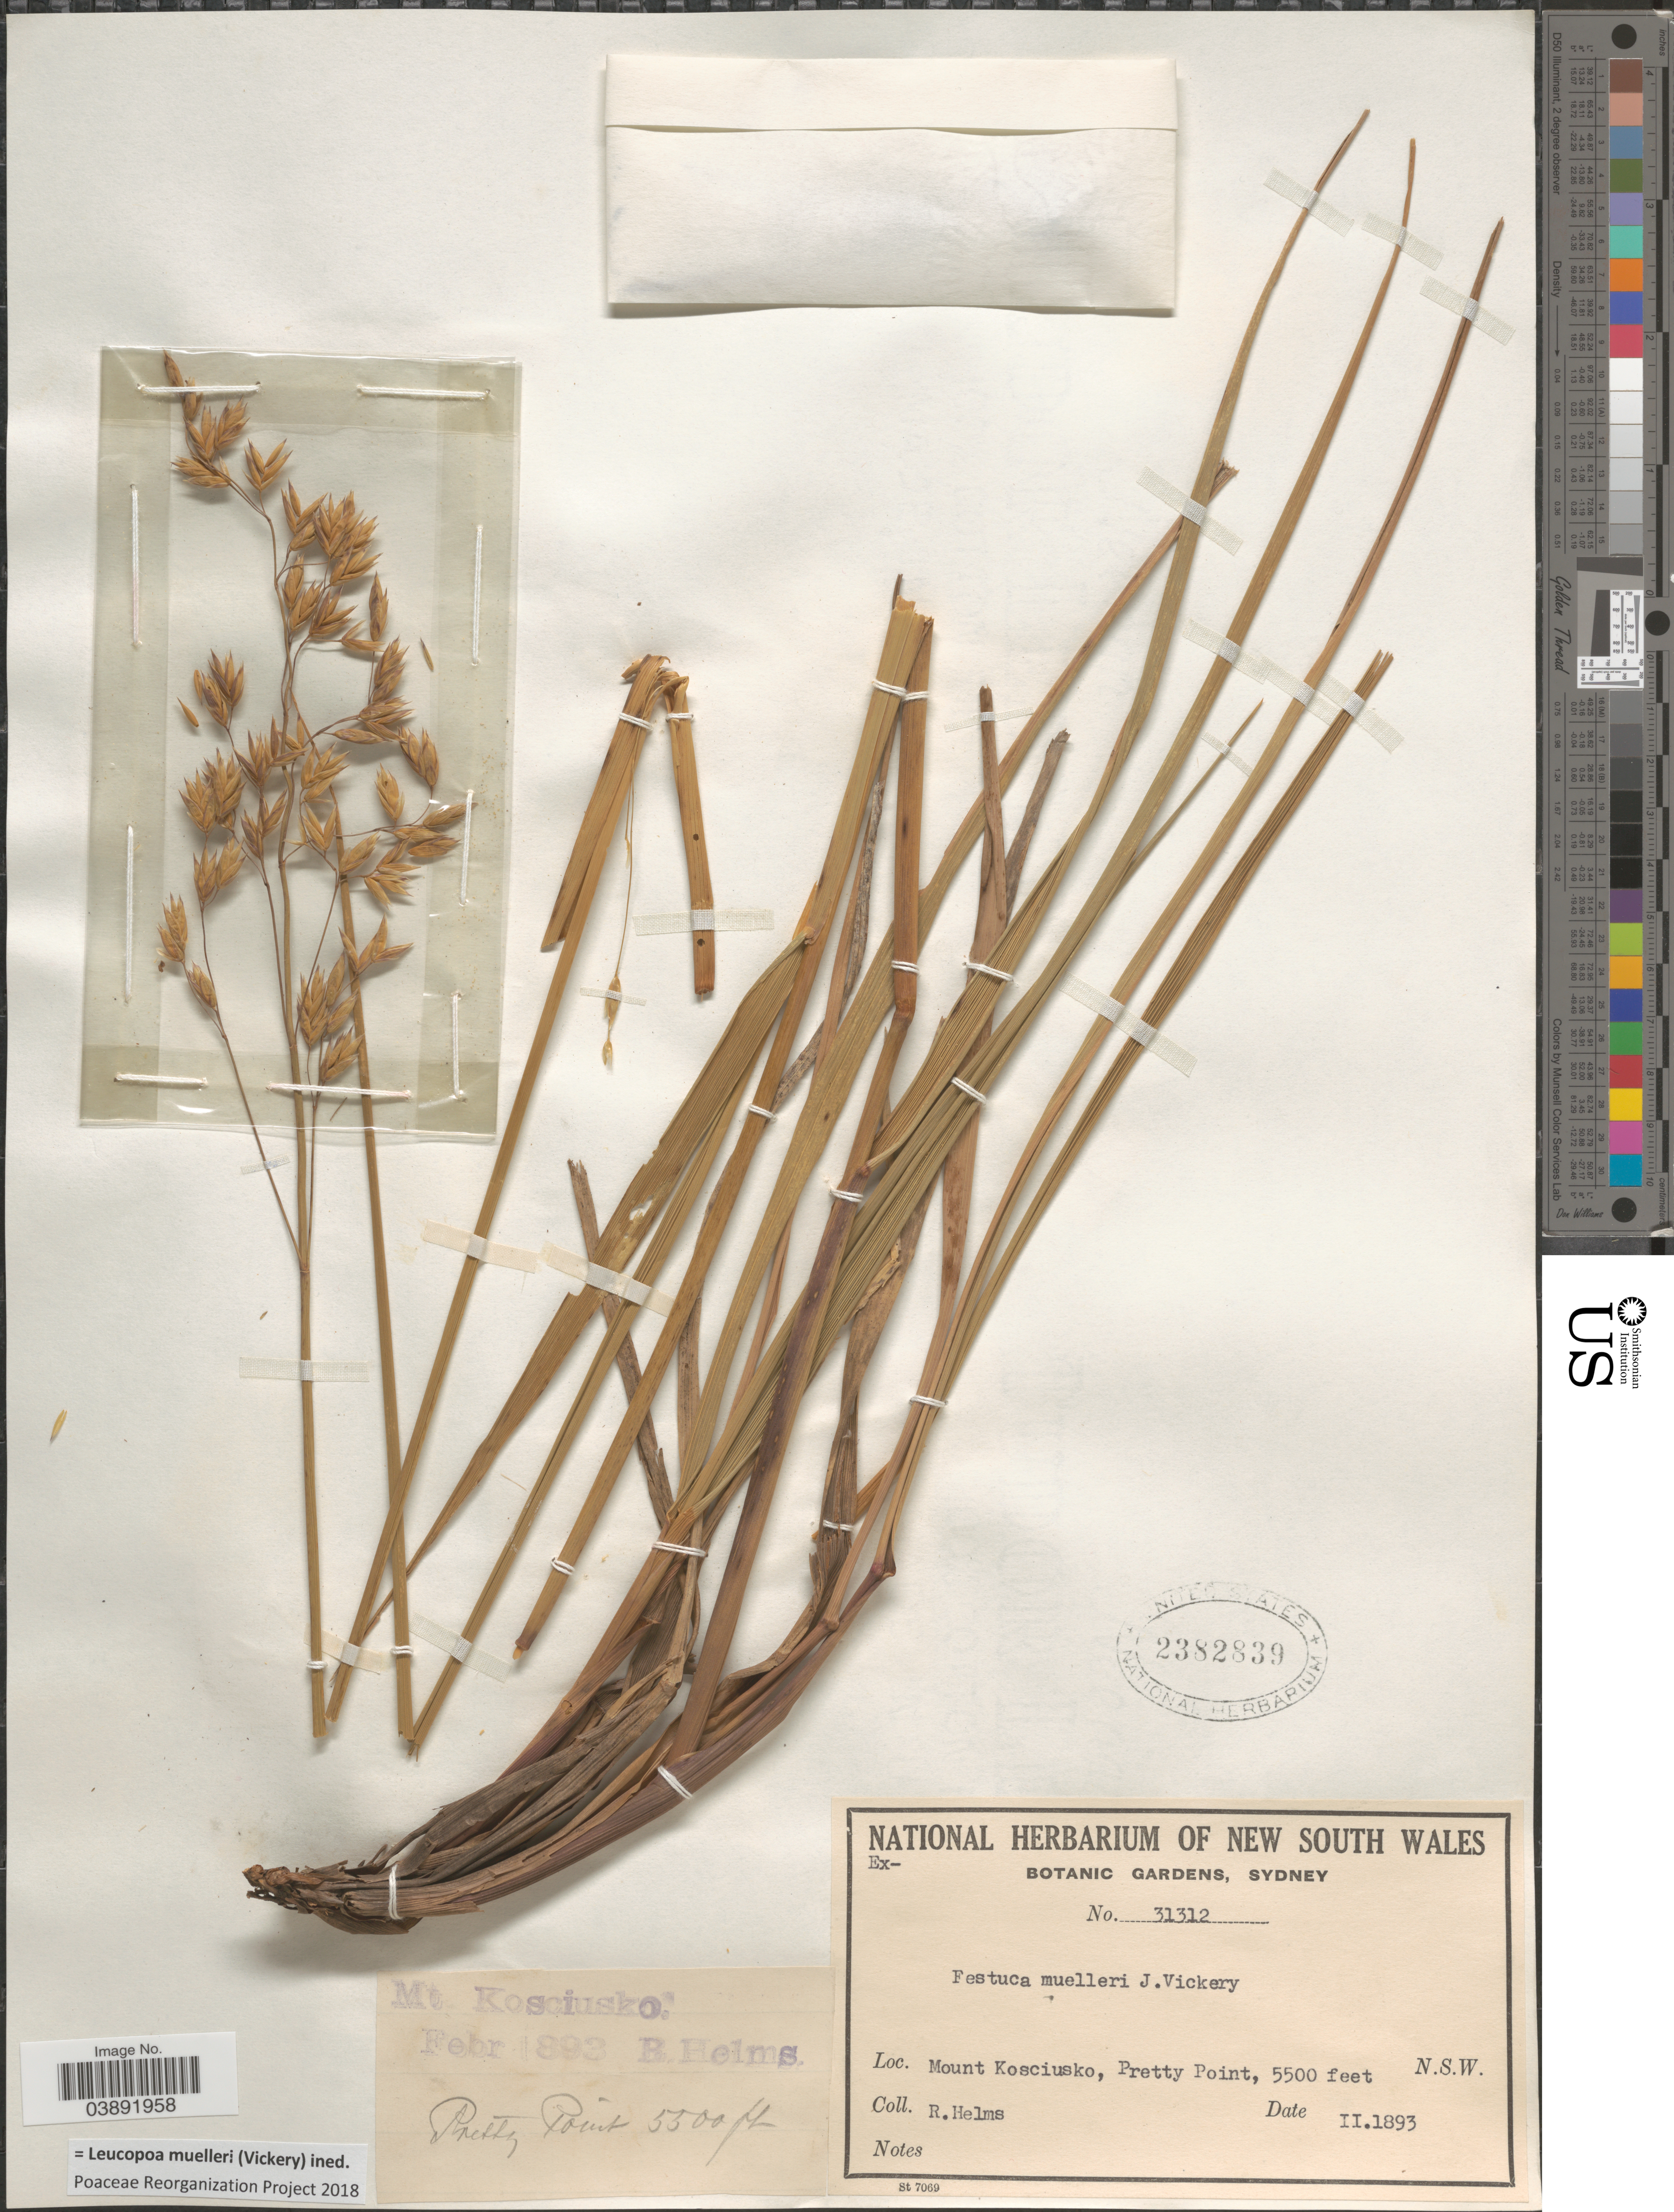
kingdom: Plantae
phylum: Tracheophyta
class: Liliopsida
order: Poales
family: Poaceae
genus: Leucopoa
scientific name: Leucopoa muelleri ined.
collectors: R. Helms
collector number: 31312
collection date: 1893-02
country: Australia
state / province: New South Wales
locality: Mount Kosciusko, Pretty Point.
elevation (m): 1676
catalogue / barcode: US 2382839